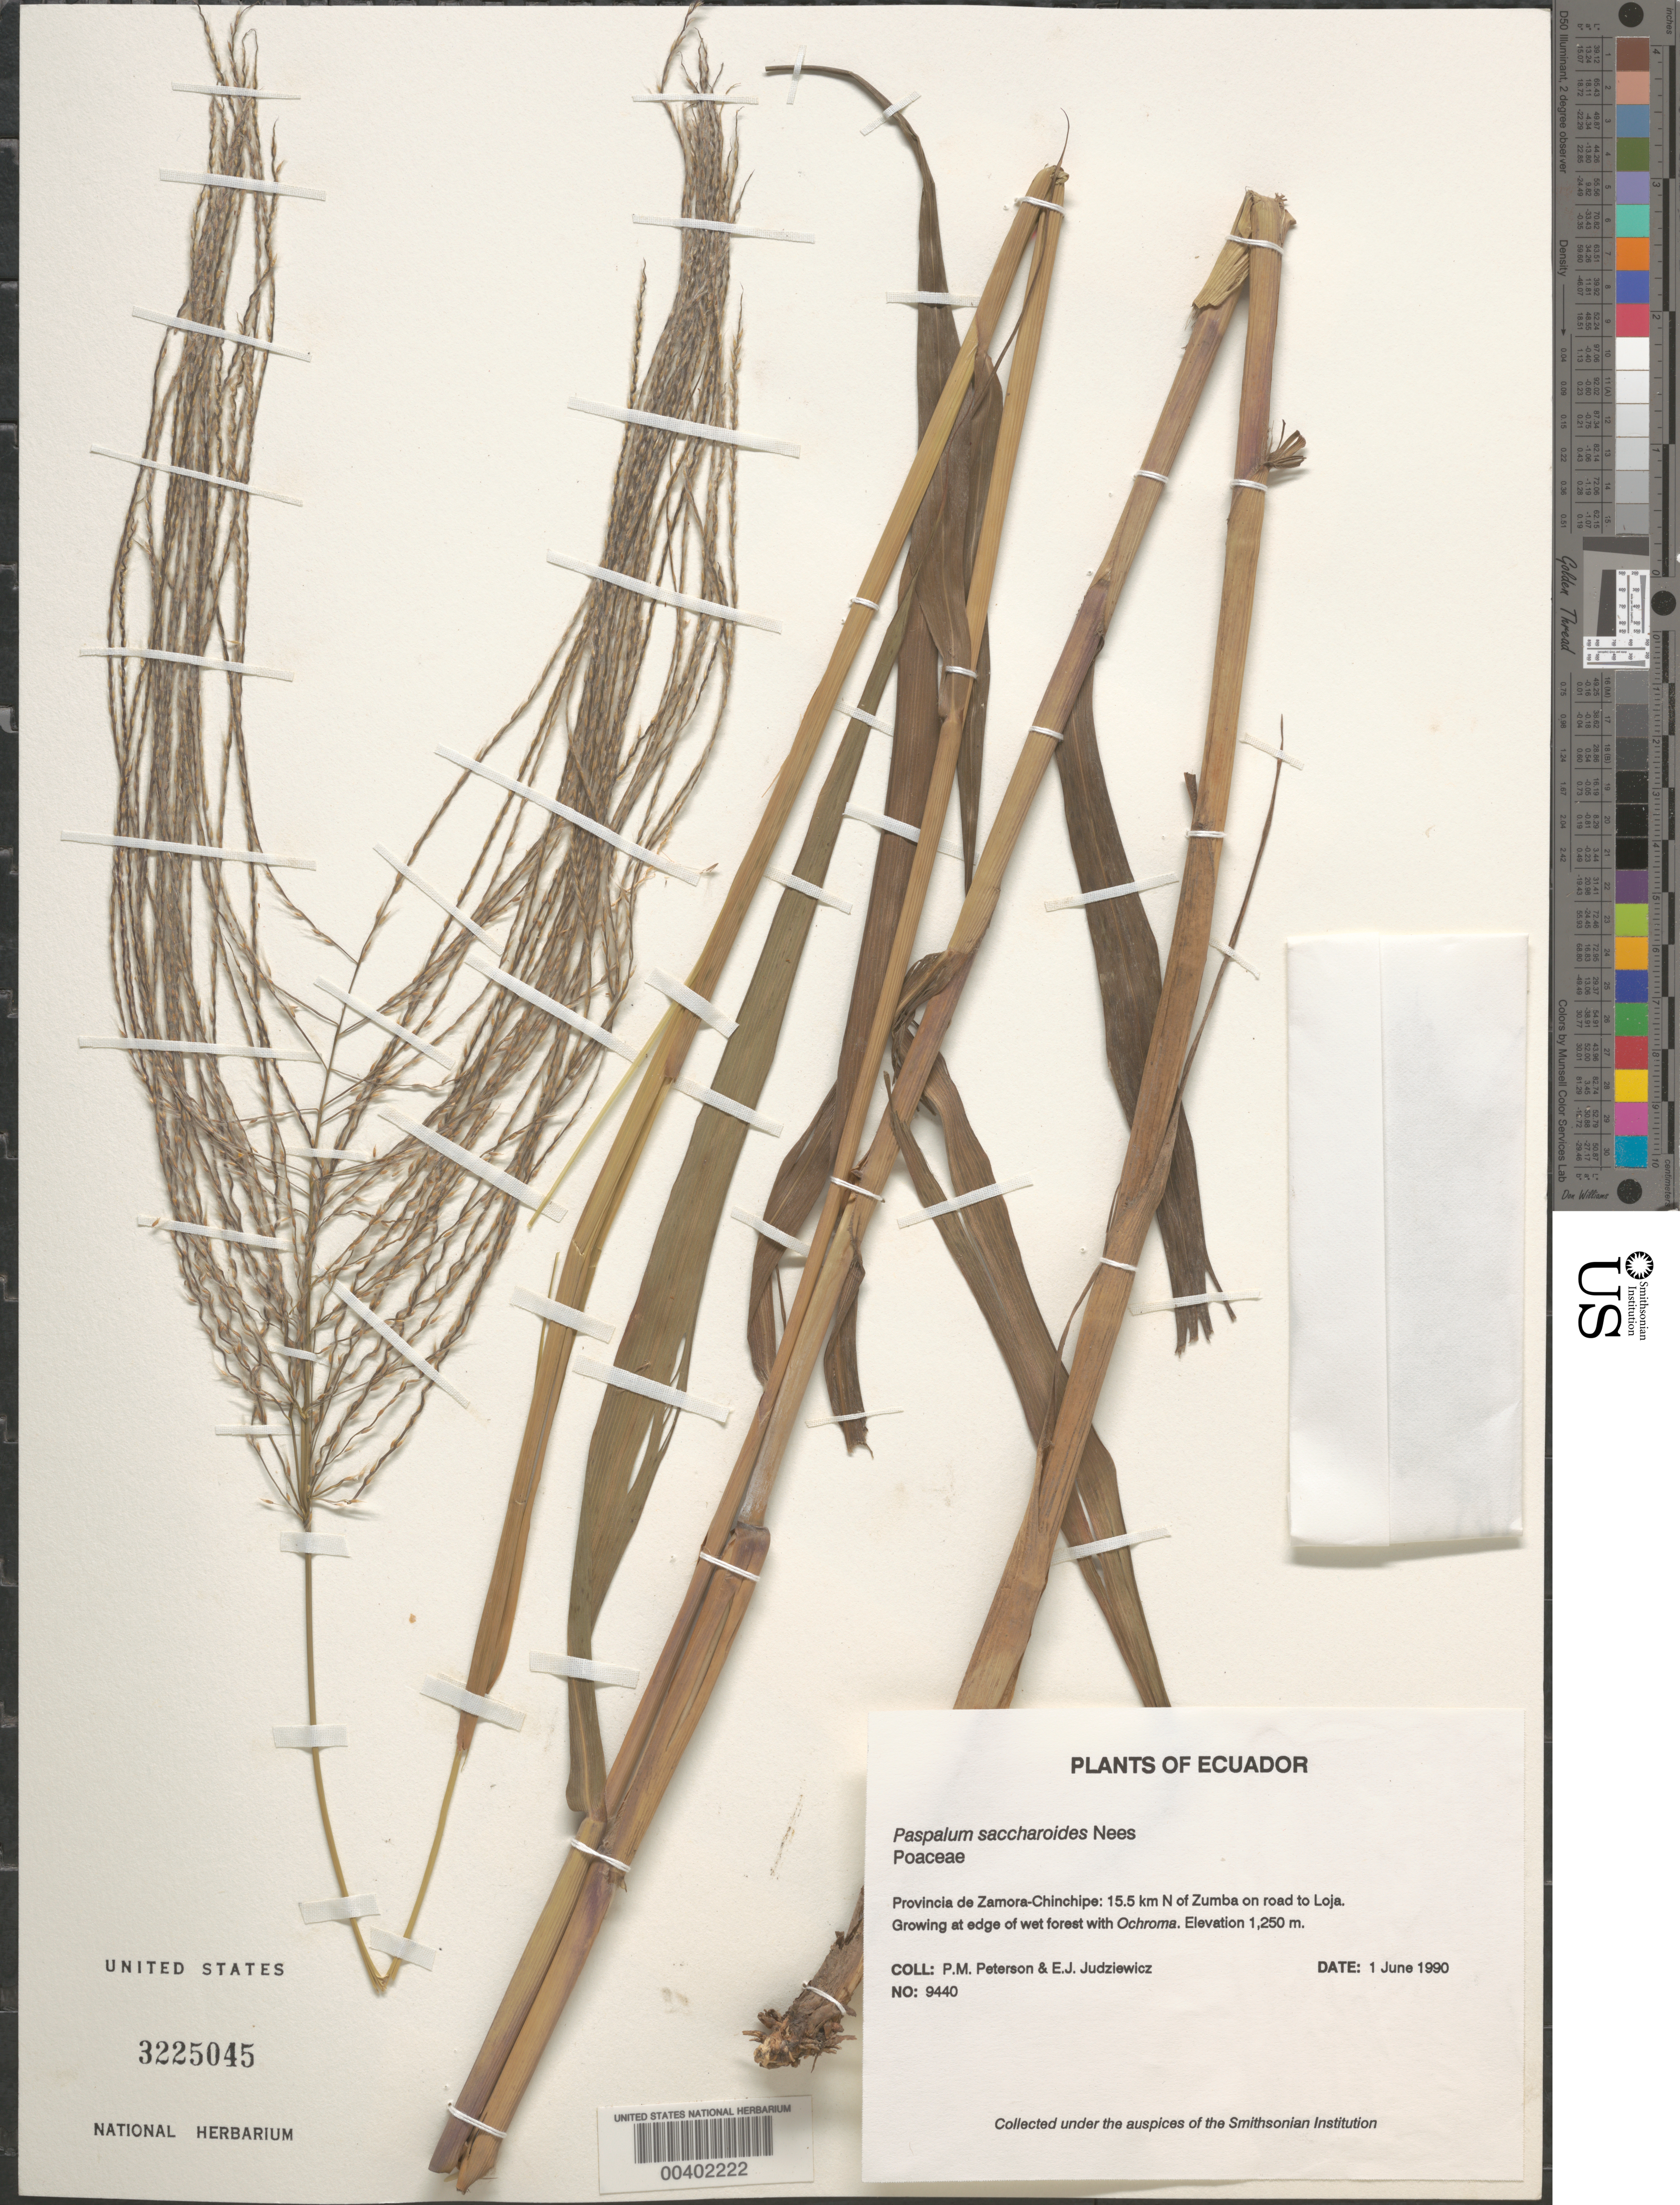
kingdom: Plantae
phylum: Tracheophyta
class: Liliopsida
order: Poales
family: Poaceae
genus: Paspalum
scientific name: Paspalum saccharoides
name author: Nees ex Trin.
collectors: P. M. Peterson & E. J. Judziewicz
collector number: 09440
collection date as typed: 01 Jun 1990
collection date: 1990-06-01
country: Ecuador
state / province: Zamora-Chinchipe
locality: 15.5 km N of Zumba on road to Loja.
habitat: Growing at edge of wet forest with Ochroma.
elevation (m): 1250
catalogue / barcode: US 3225045